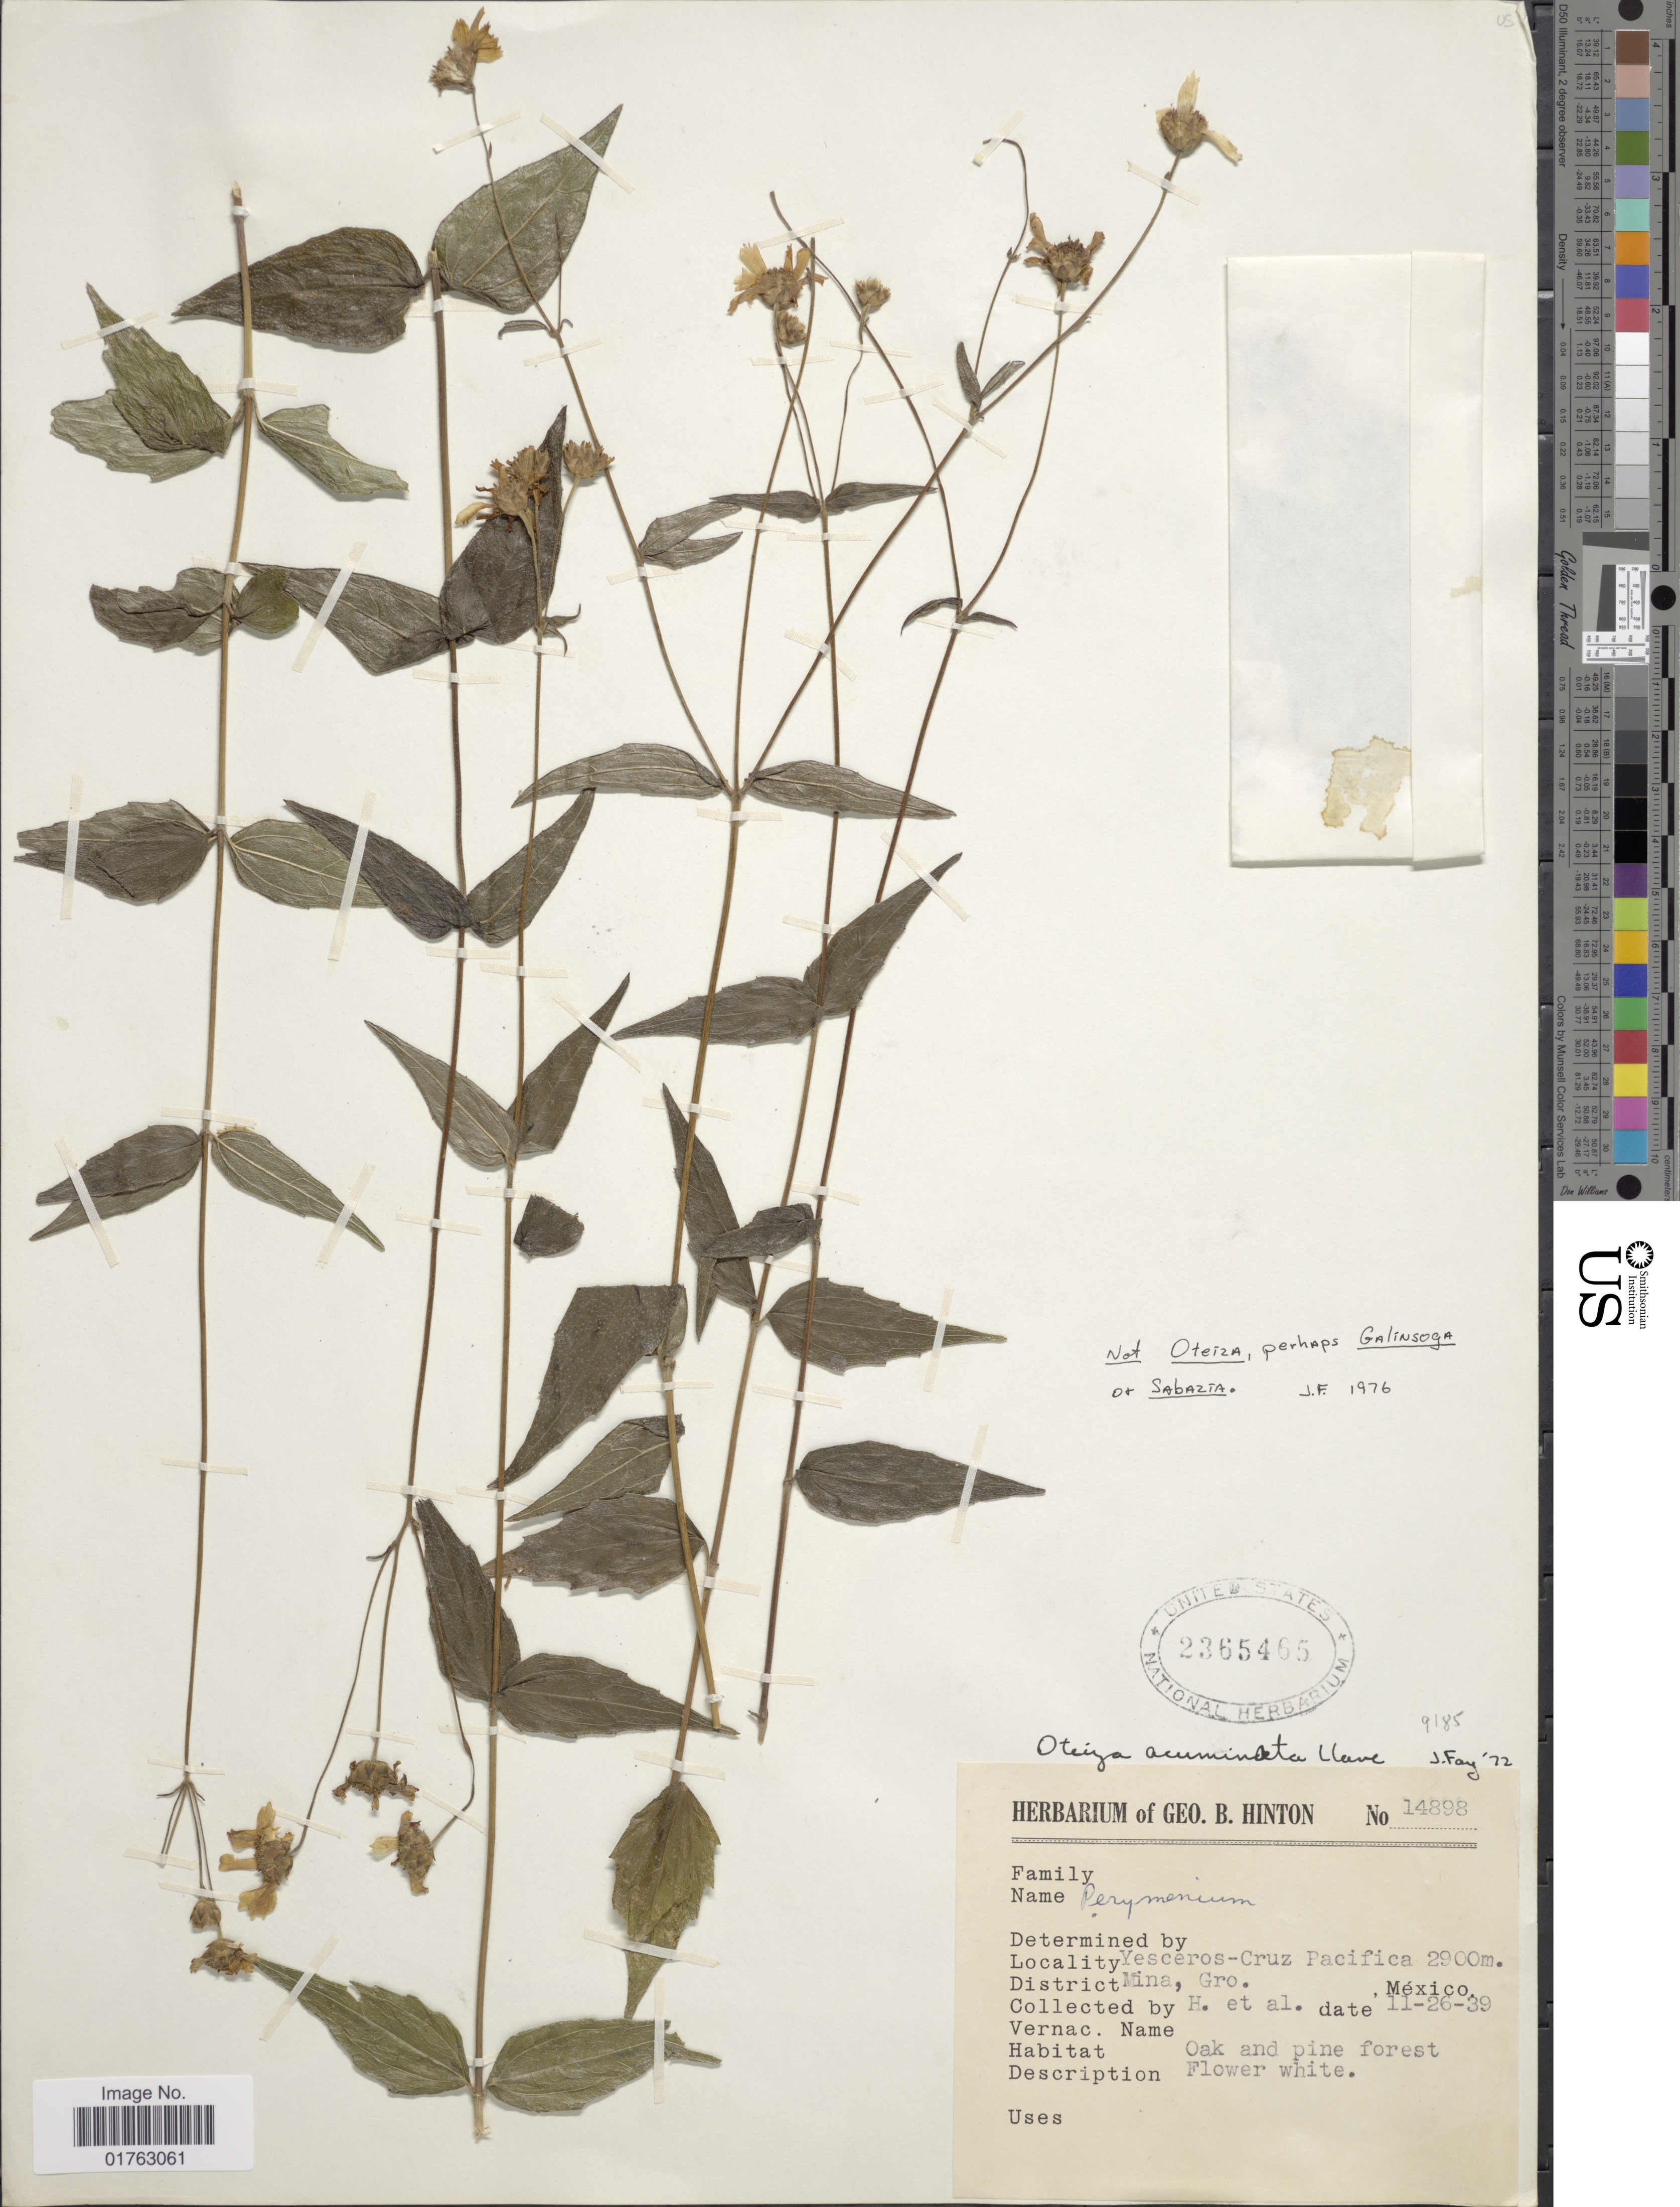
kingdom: Plantae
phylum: Tracheophyta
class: Magnoliopsida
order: Asterales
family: Asteraceae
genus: Sabazia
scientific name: Sabazia sp.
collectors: G. B. Hinton & et al.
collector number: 14898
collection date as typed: Transcribed d/m/y: 26/11/39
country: Mexico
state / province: Guerrero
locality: Yesceros-Cruz Pacifica, Mina, Gro.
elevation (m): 2900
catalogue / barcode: US 2365465